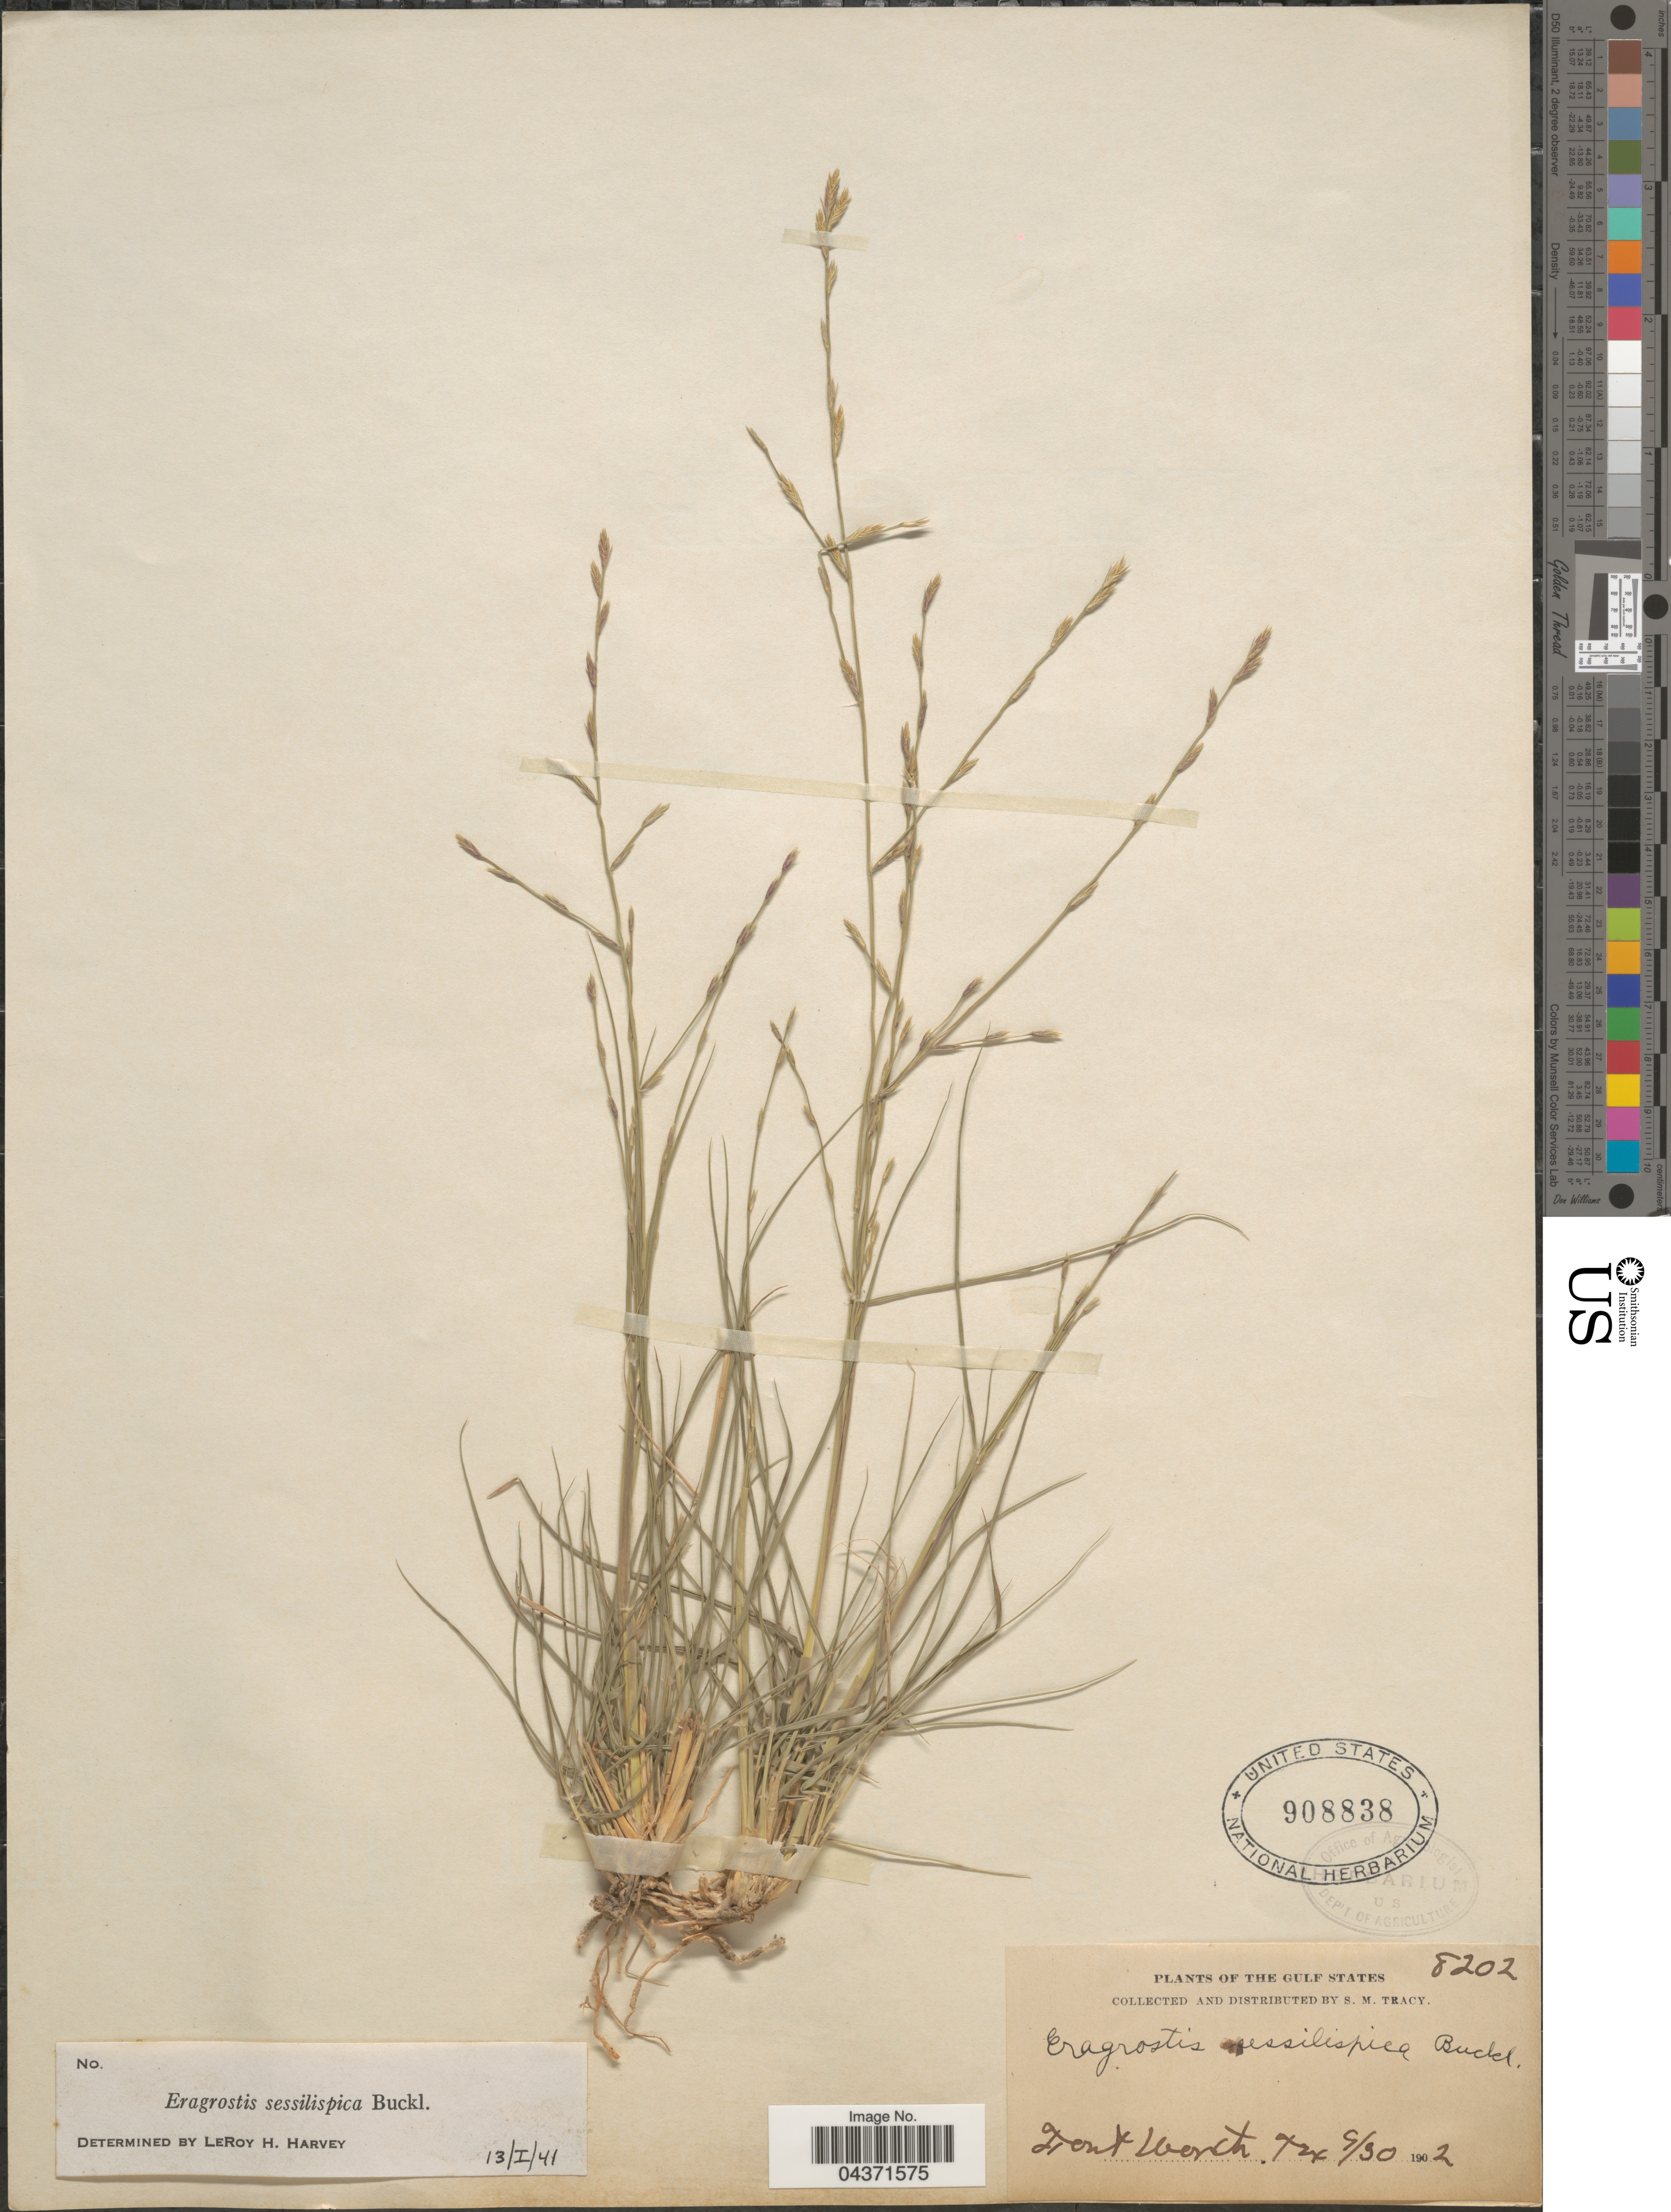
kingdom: Plantae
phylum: Tracheophyta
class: Liliopsida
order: Poales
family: Poaceae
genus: Eragrostis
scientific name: Eragrostis sessilispica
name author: Buckley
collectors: S. M. Tracy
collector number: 8202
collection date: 1902-09-30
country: United States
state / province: Texas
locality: Gulf States. Fort Worth.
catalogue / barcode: US 908838